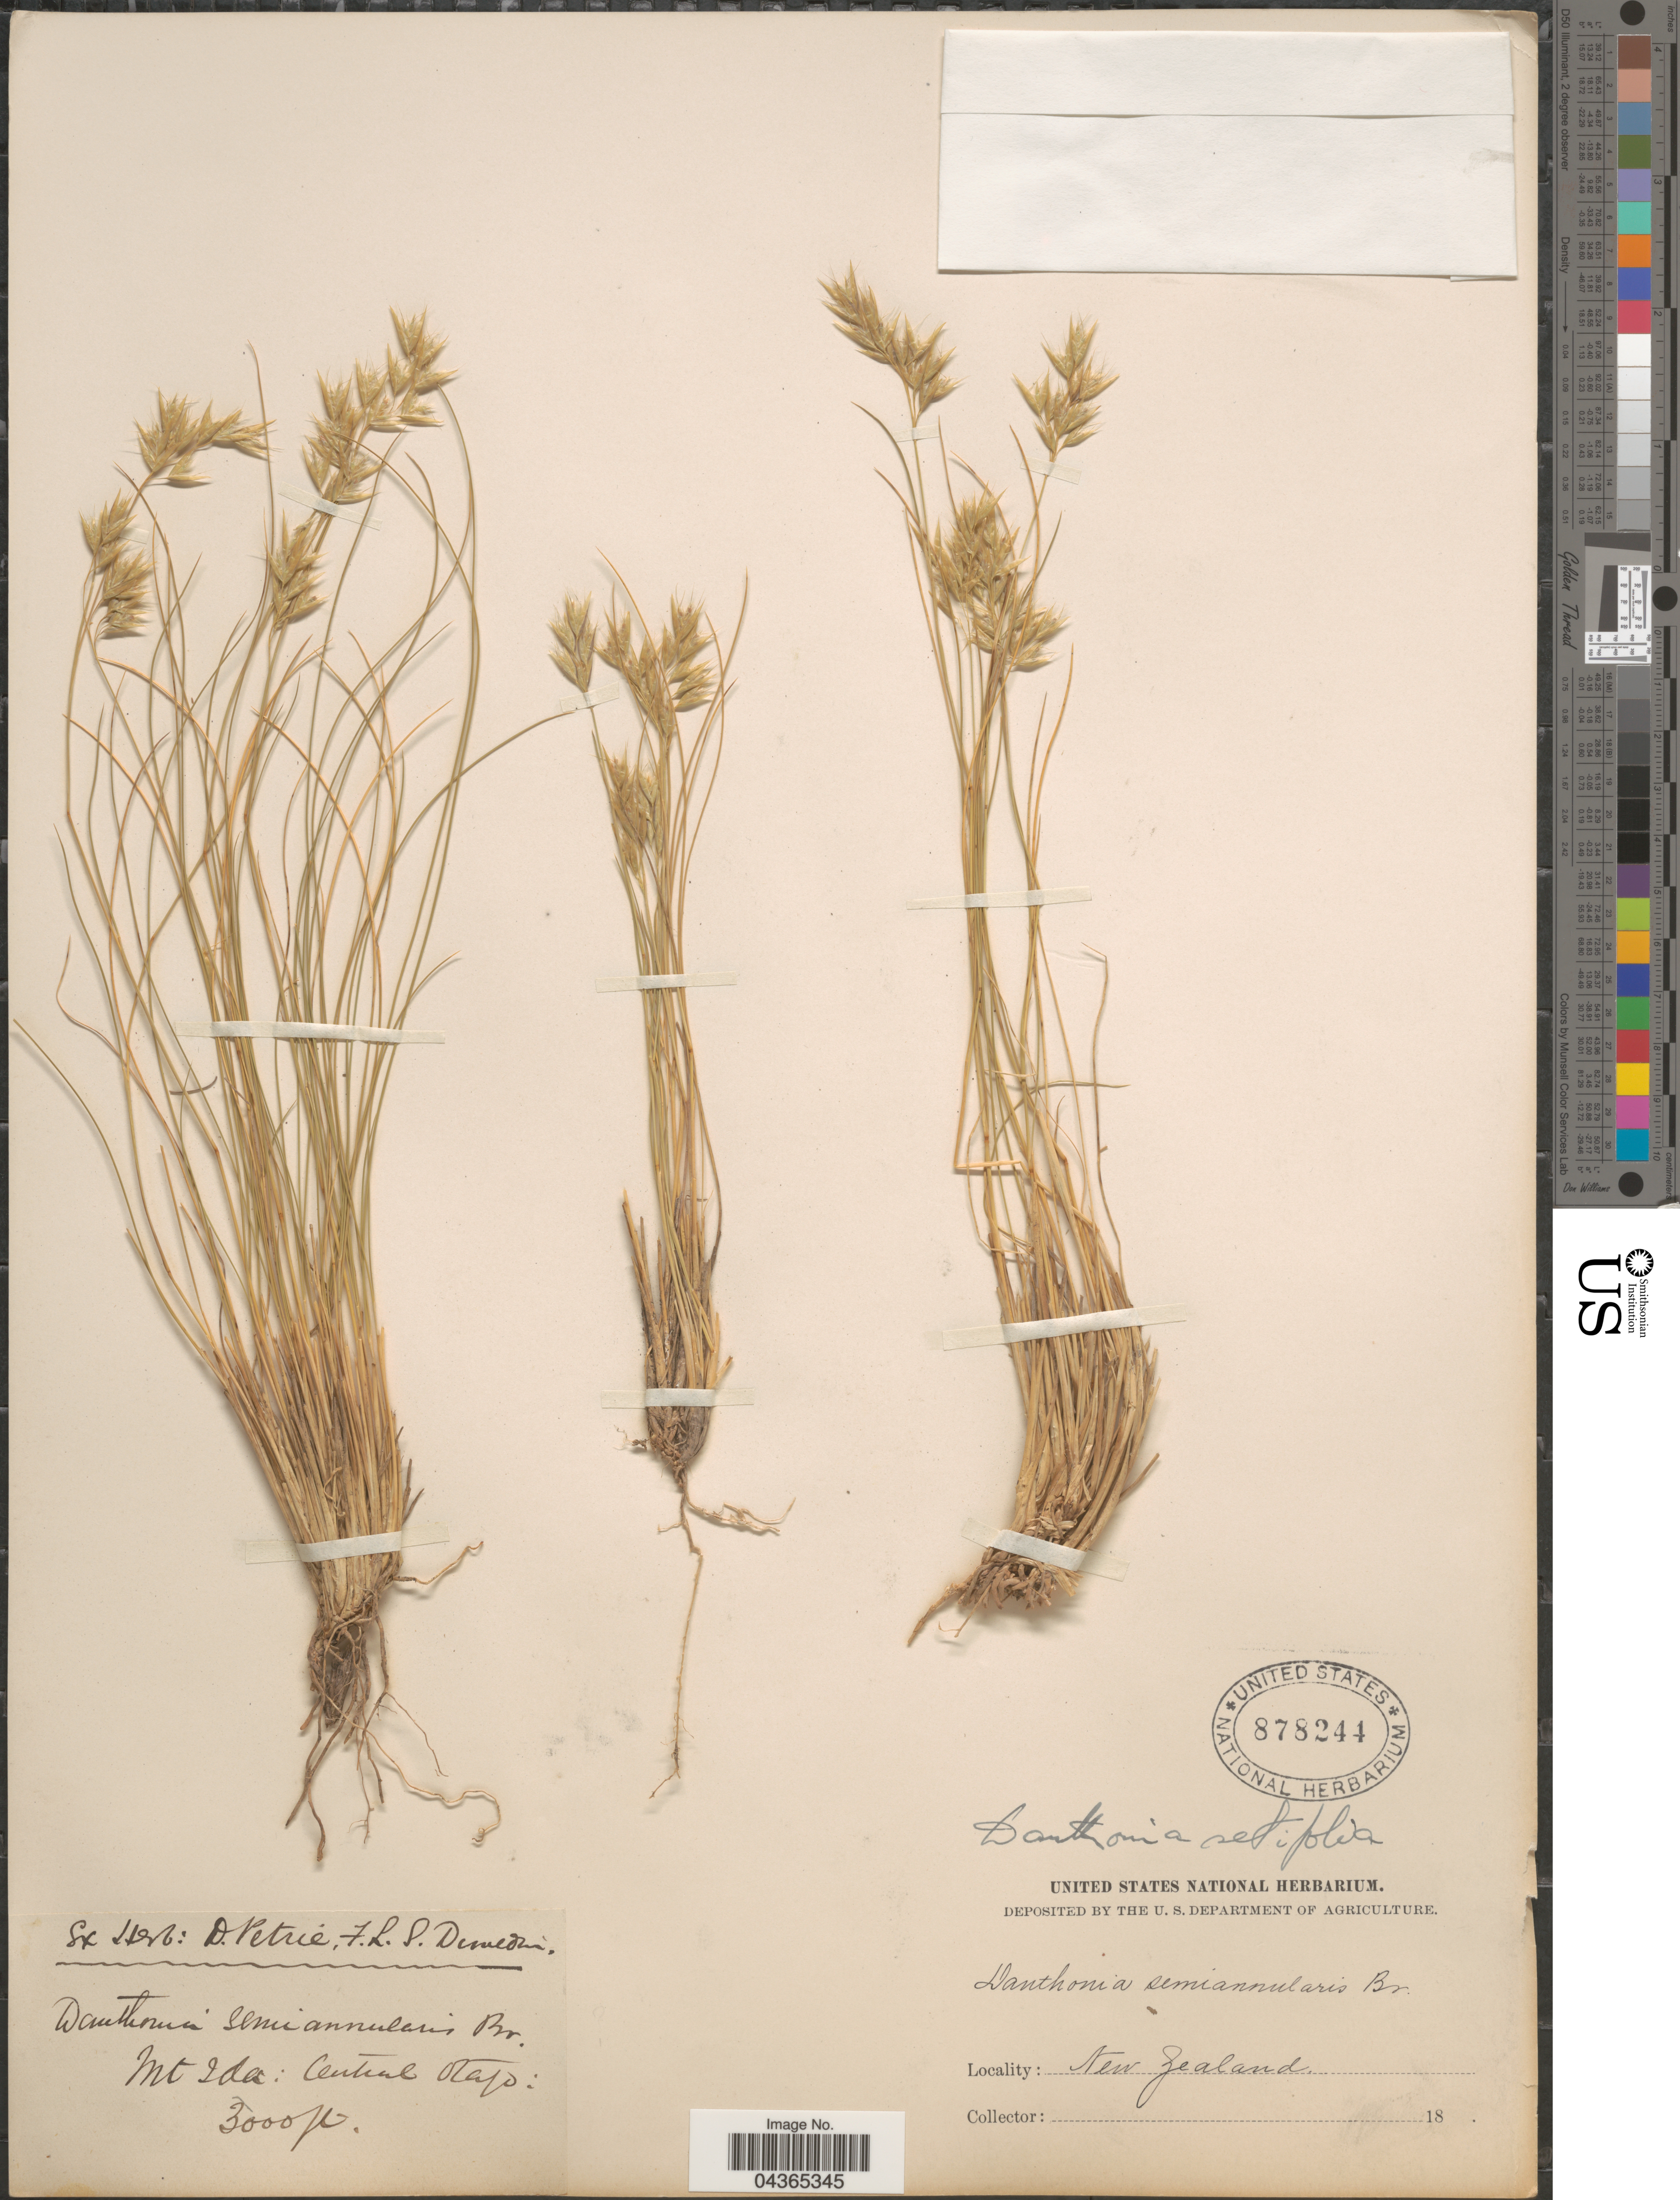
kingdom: Plantae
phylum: Tracheophyta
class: Liliopsida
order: Poales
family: Poaceae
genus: Rytidosperma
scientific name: Rytidosperma setifolium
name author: (Hook. f.) Connor & Edgar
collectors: D. Petrie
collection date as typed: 18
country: New Zealand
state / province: Otago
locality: Mt Ida: Central Otago.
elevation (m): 914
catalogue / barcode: US 878244